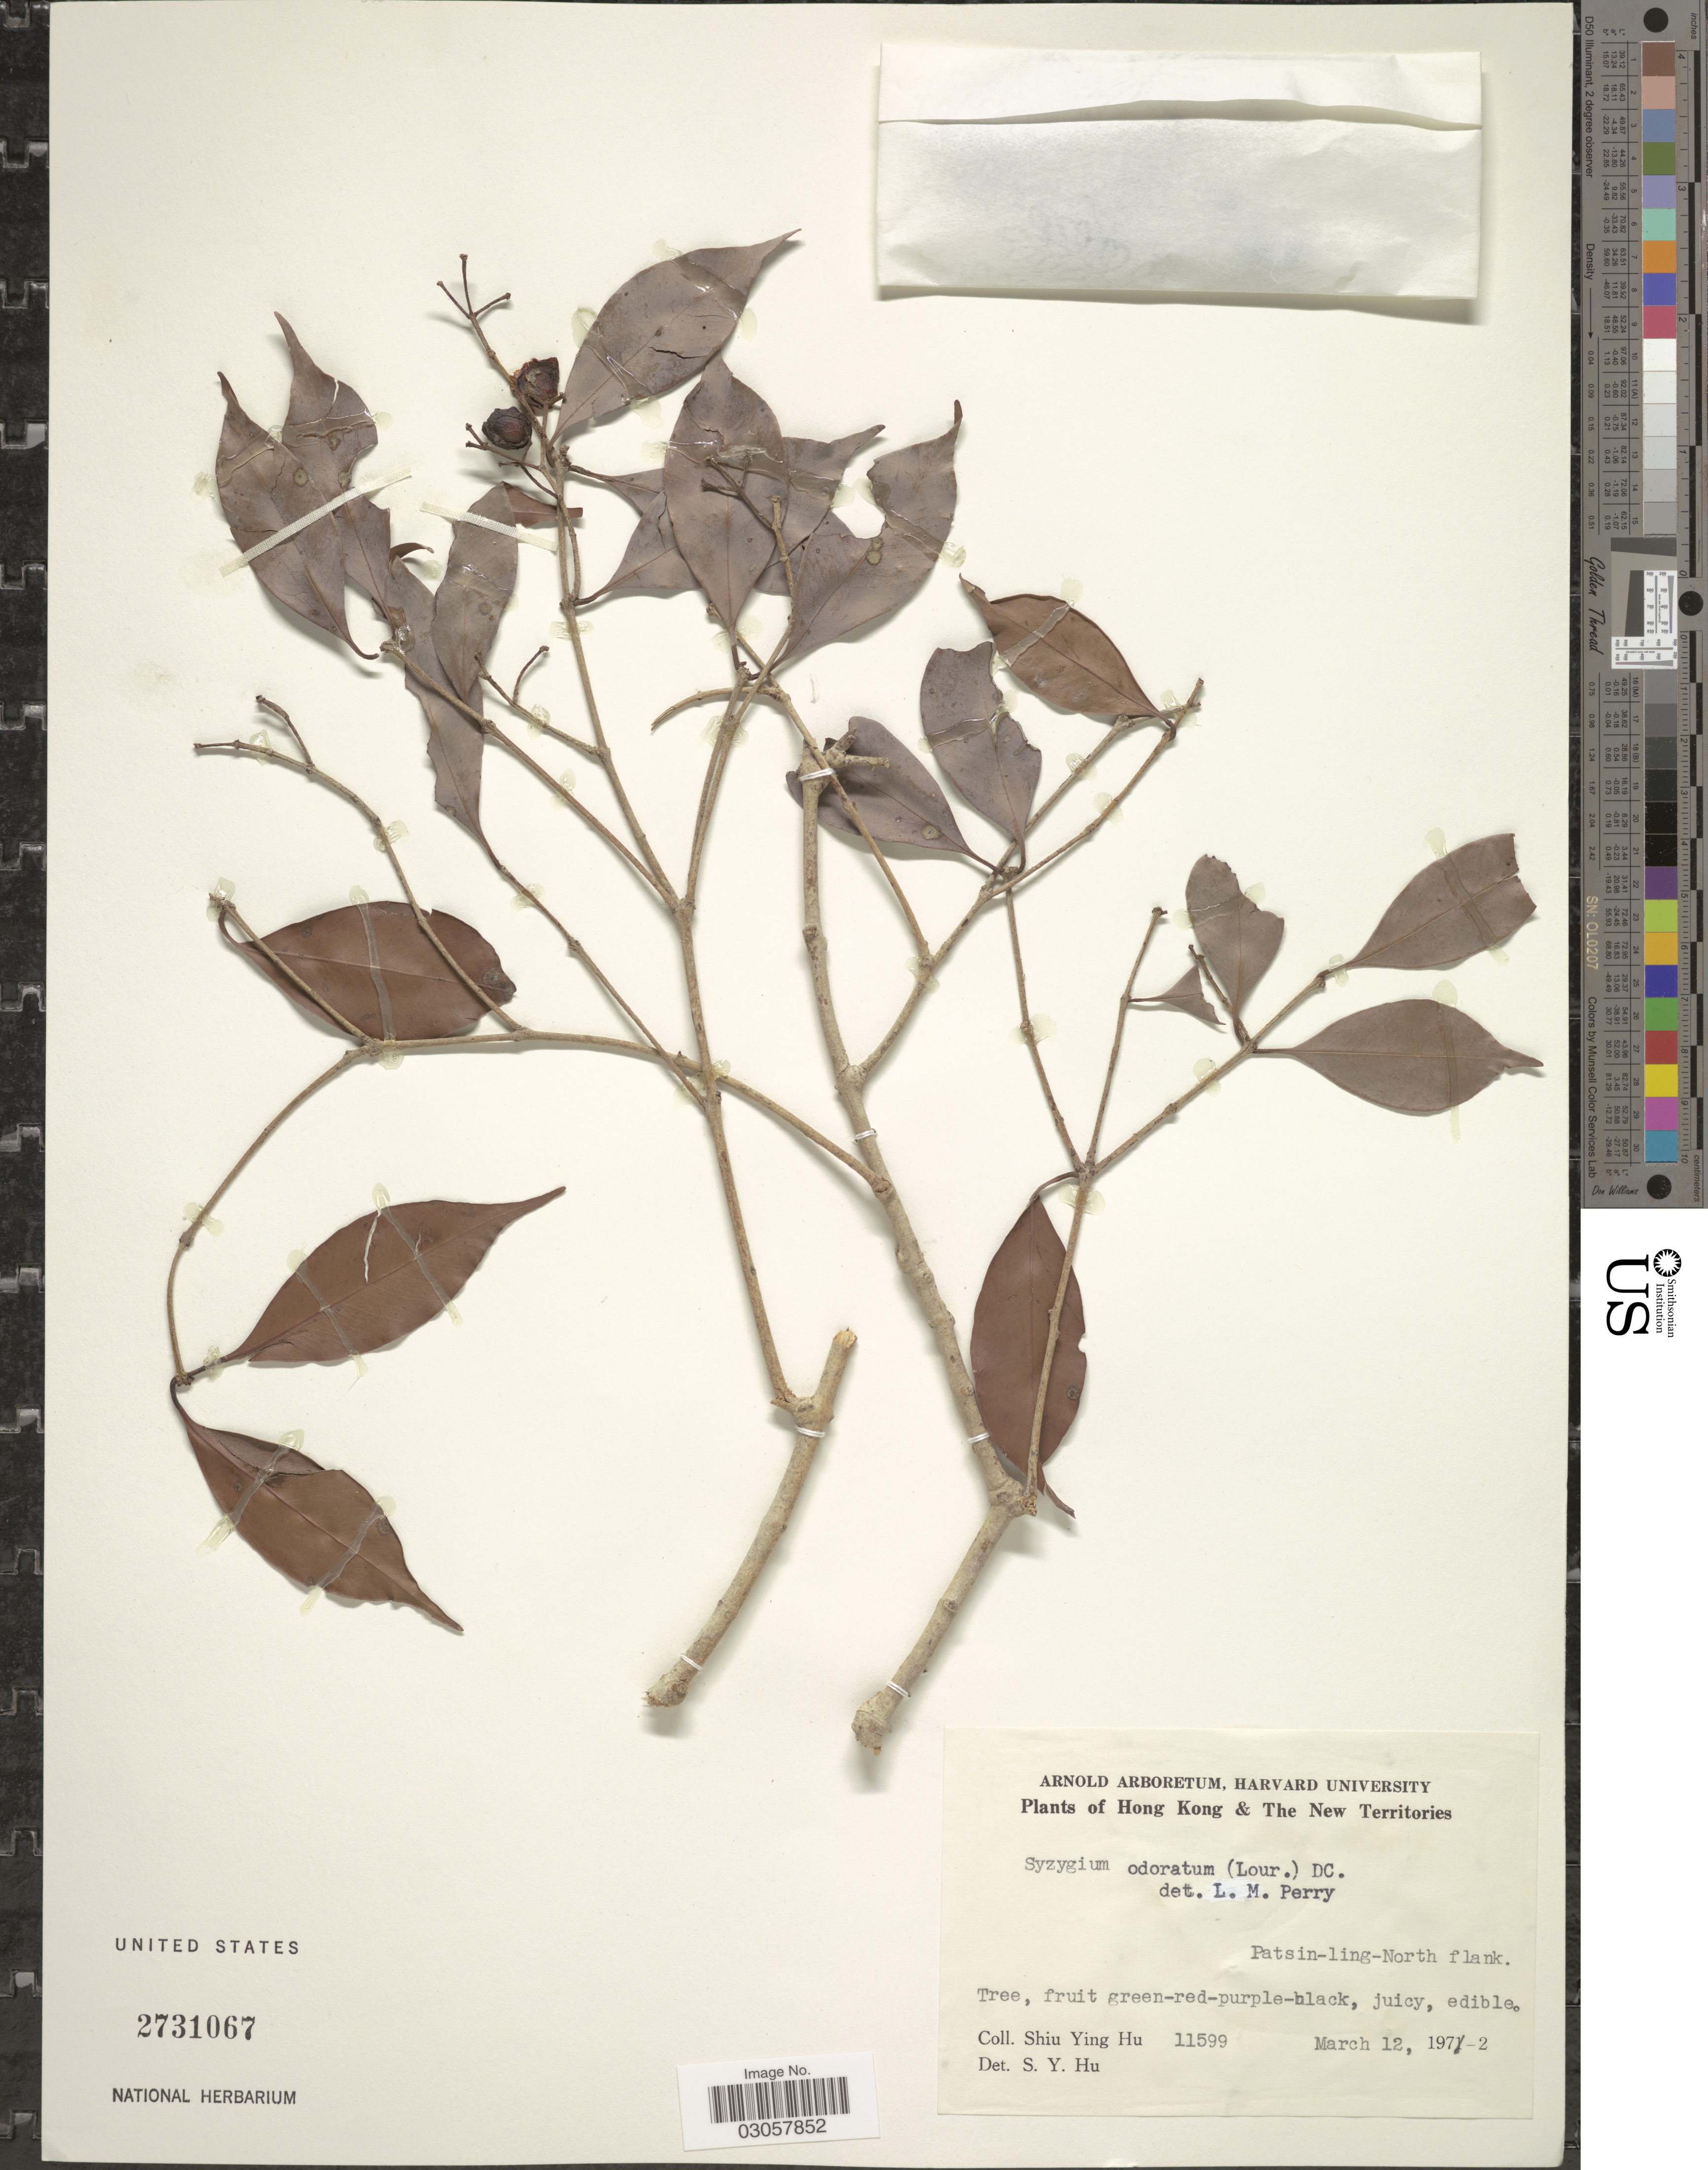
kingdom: Plantae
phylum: Tracheophyta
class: Magnoliopsida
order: Myrtales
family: Myrtaceae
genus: Syzygium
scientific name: Syzygium odoratum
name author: (Lour.) DC.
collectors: S. Y. Hu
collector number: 11599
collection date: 1972-03-12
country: China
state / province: Hong Kong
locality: The New Territories. Patsin-ling-North flank.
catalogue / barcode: US 2731067